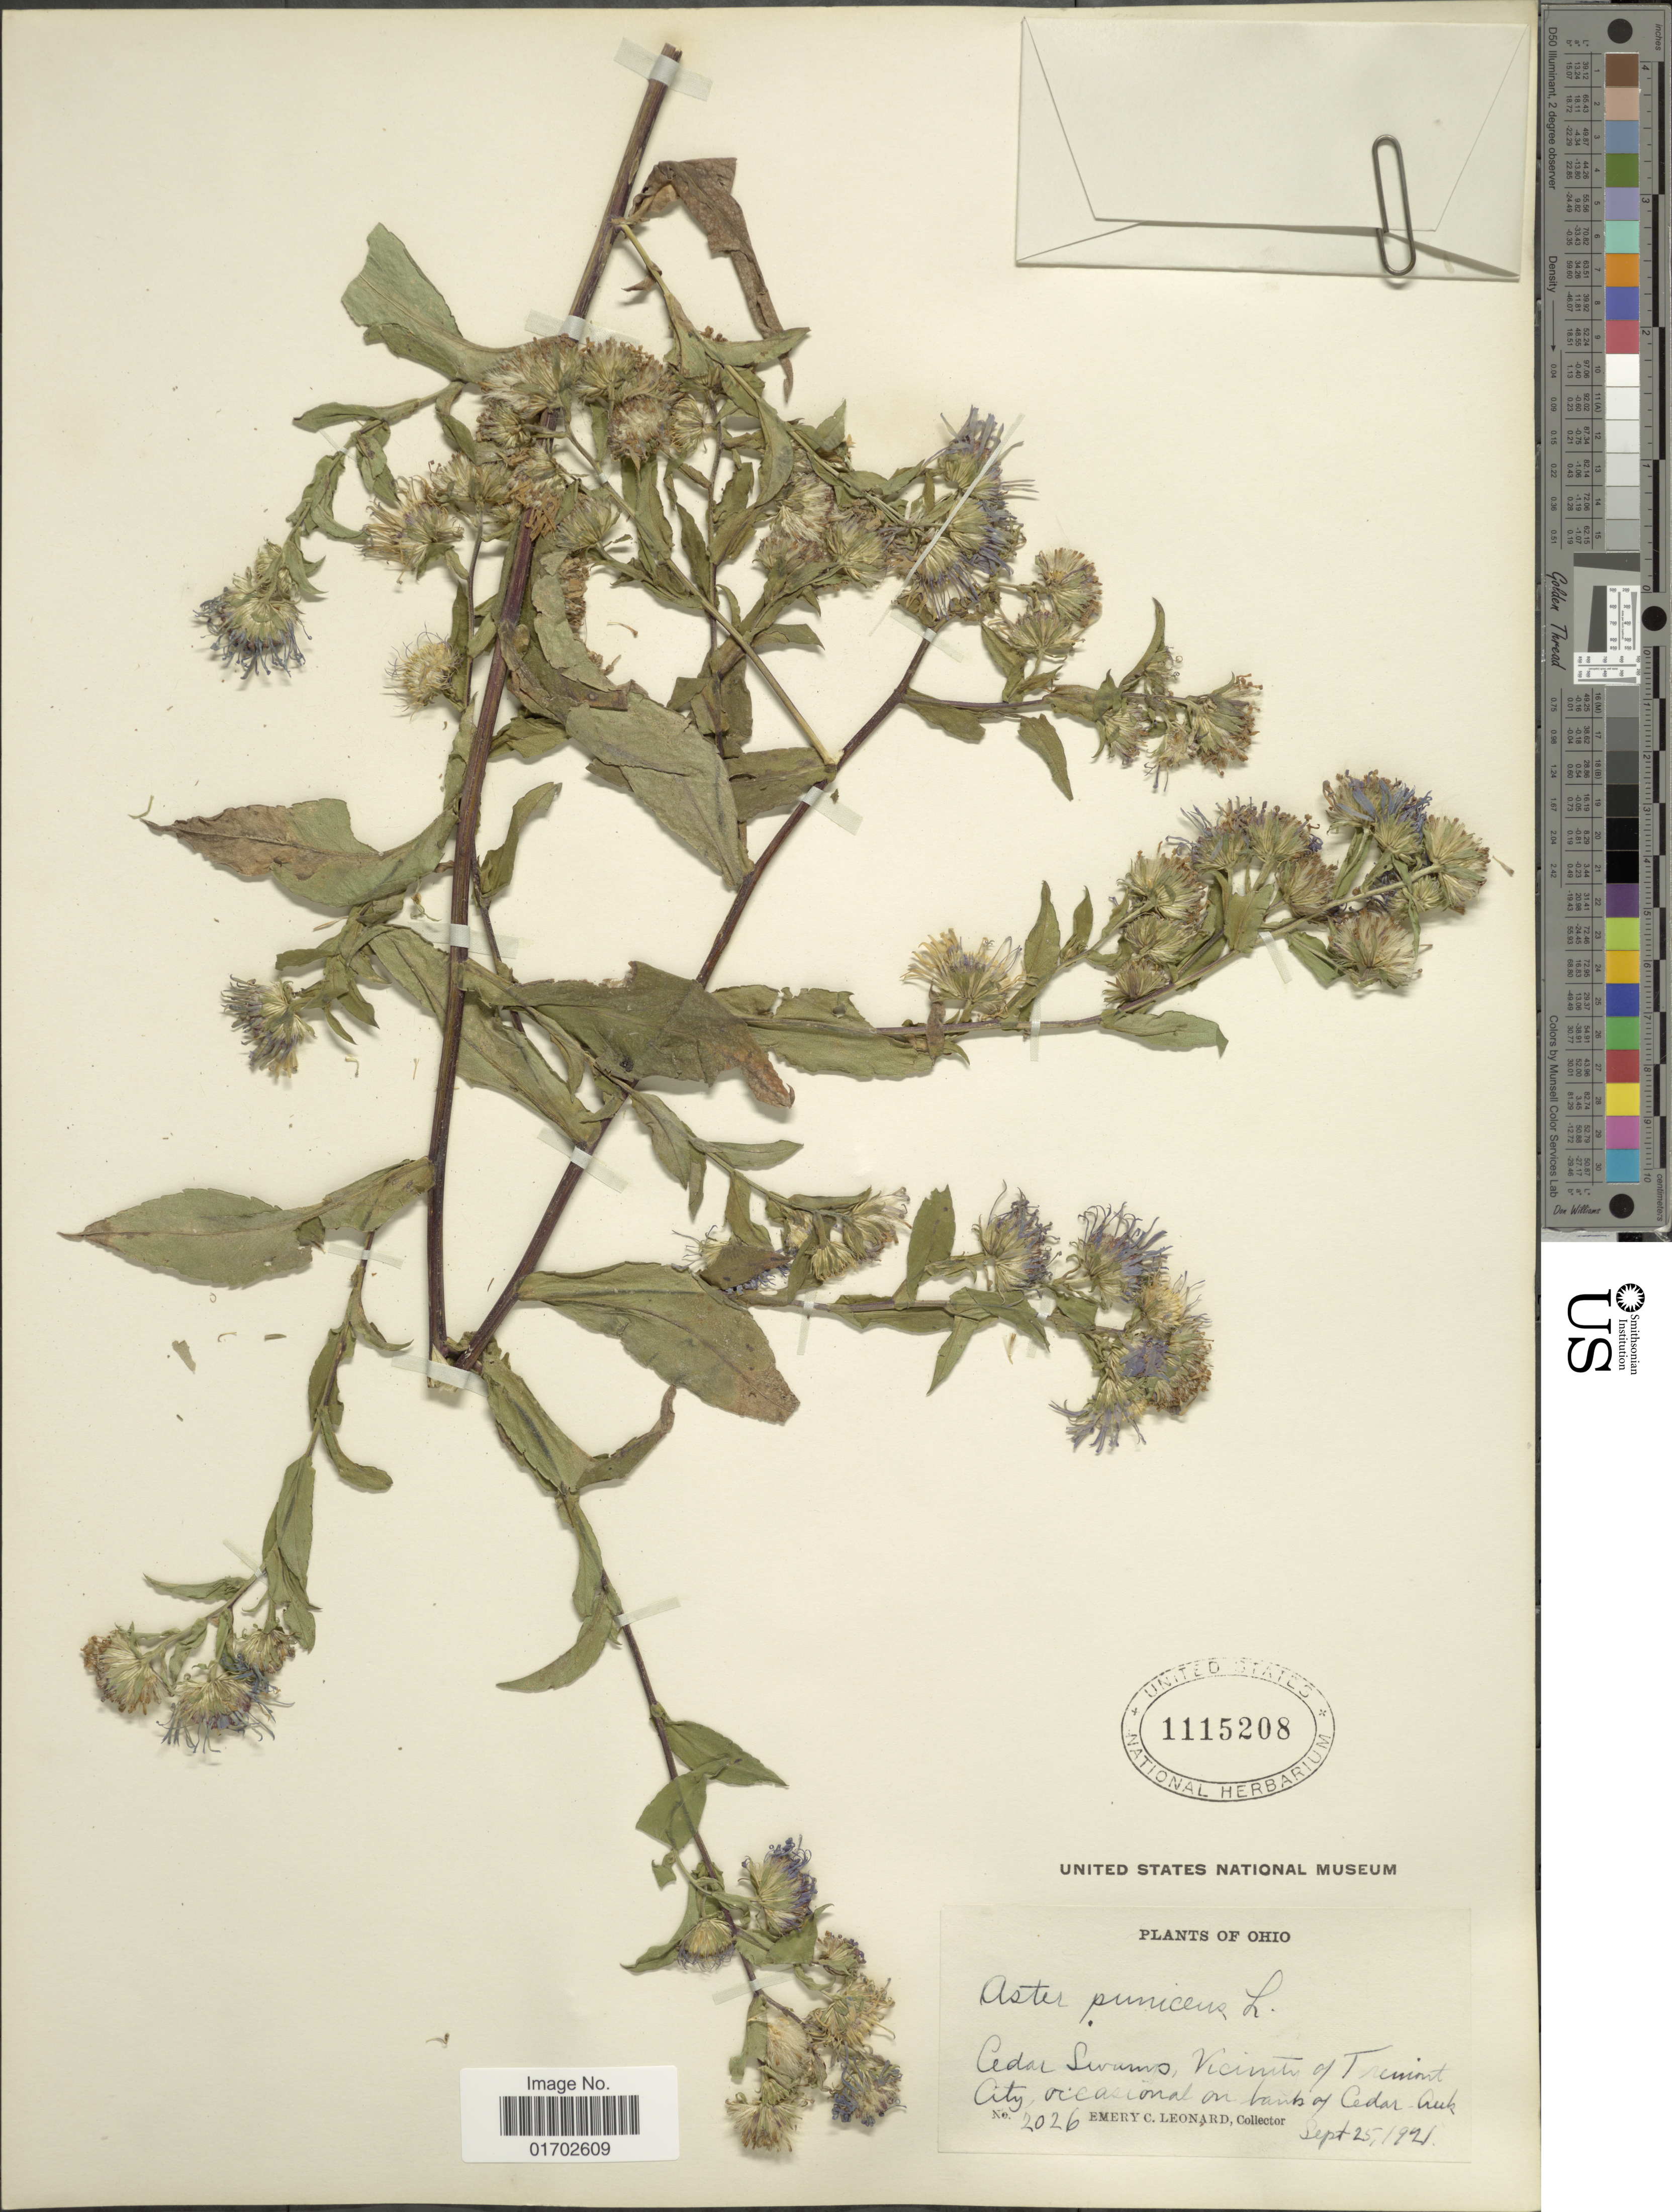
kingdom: Plantae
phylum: Tracheophyta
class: Magnoliopsida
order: Asterales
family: Asteraceae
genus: Symphyotrichum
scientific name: Symphyotrichum puniceum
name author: (L.) Á. Löve & D. Löve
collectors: E. C. Leonard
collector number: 2026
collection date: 1921-09-25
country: United States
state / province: Ohio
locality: Cedar Swamp, Vicinity of Tremont City, occasional on banks of Cedar Creek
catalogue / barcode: US 1115208